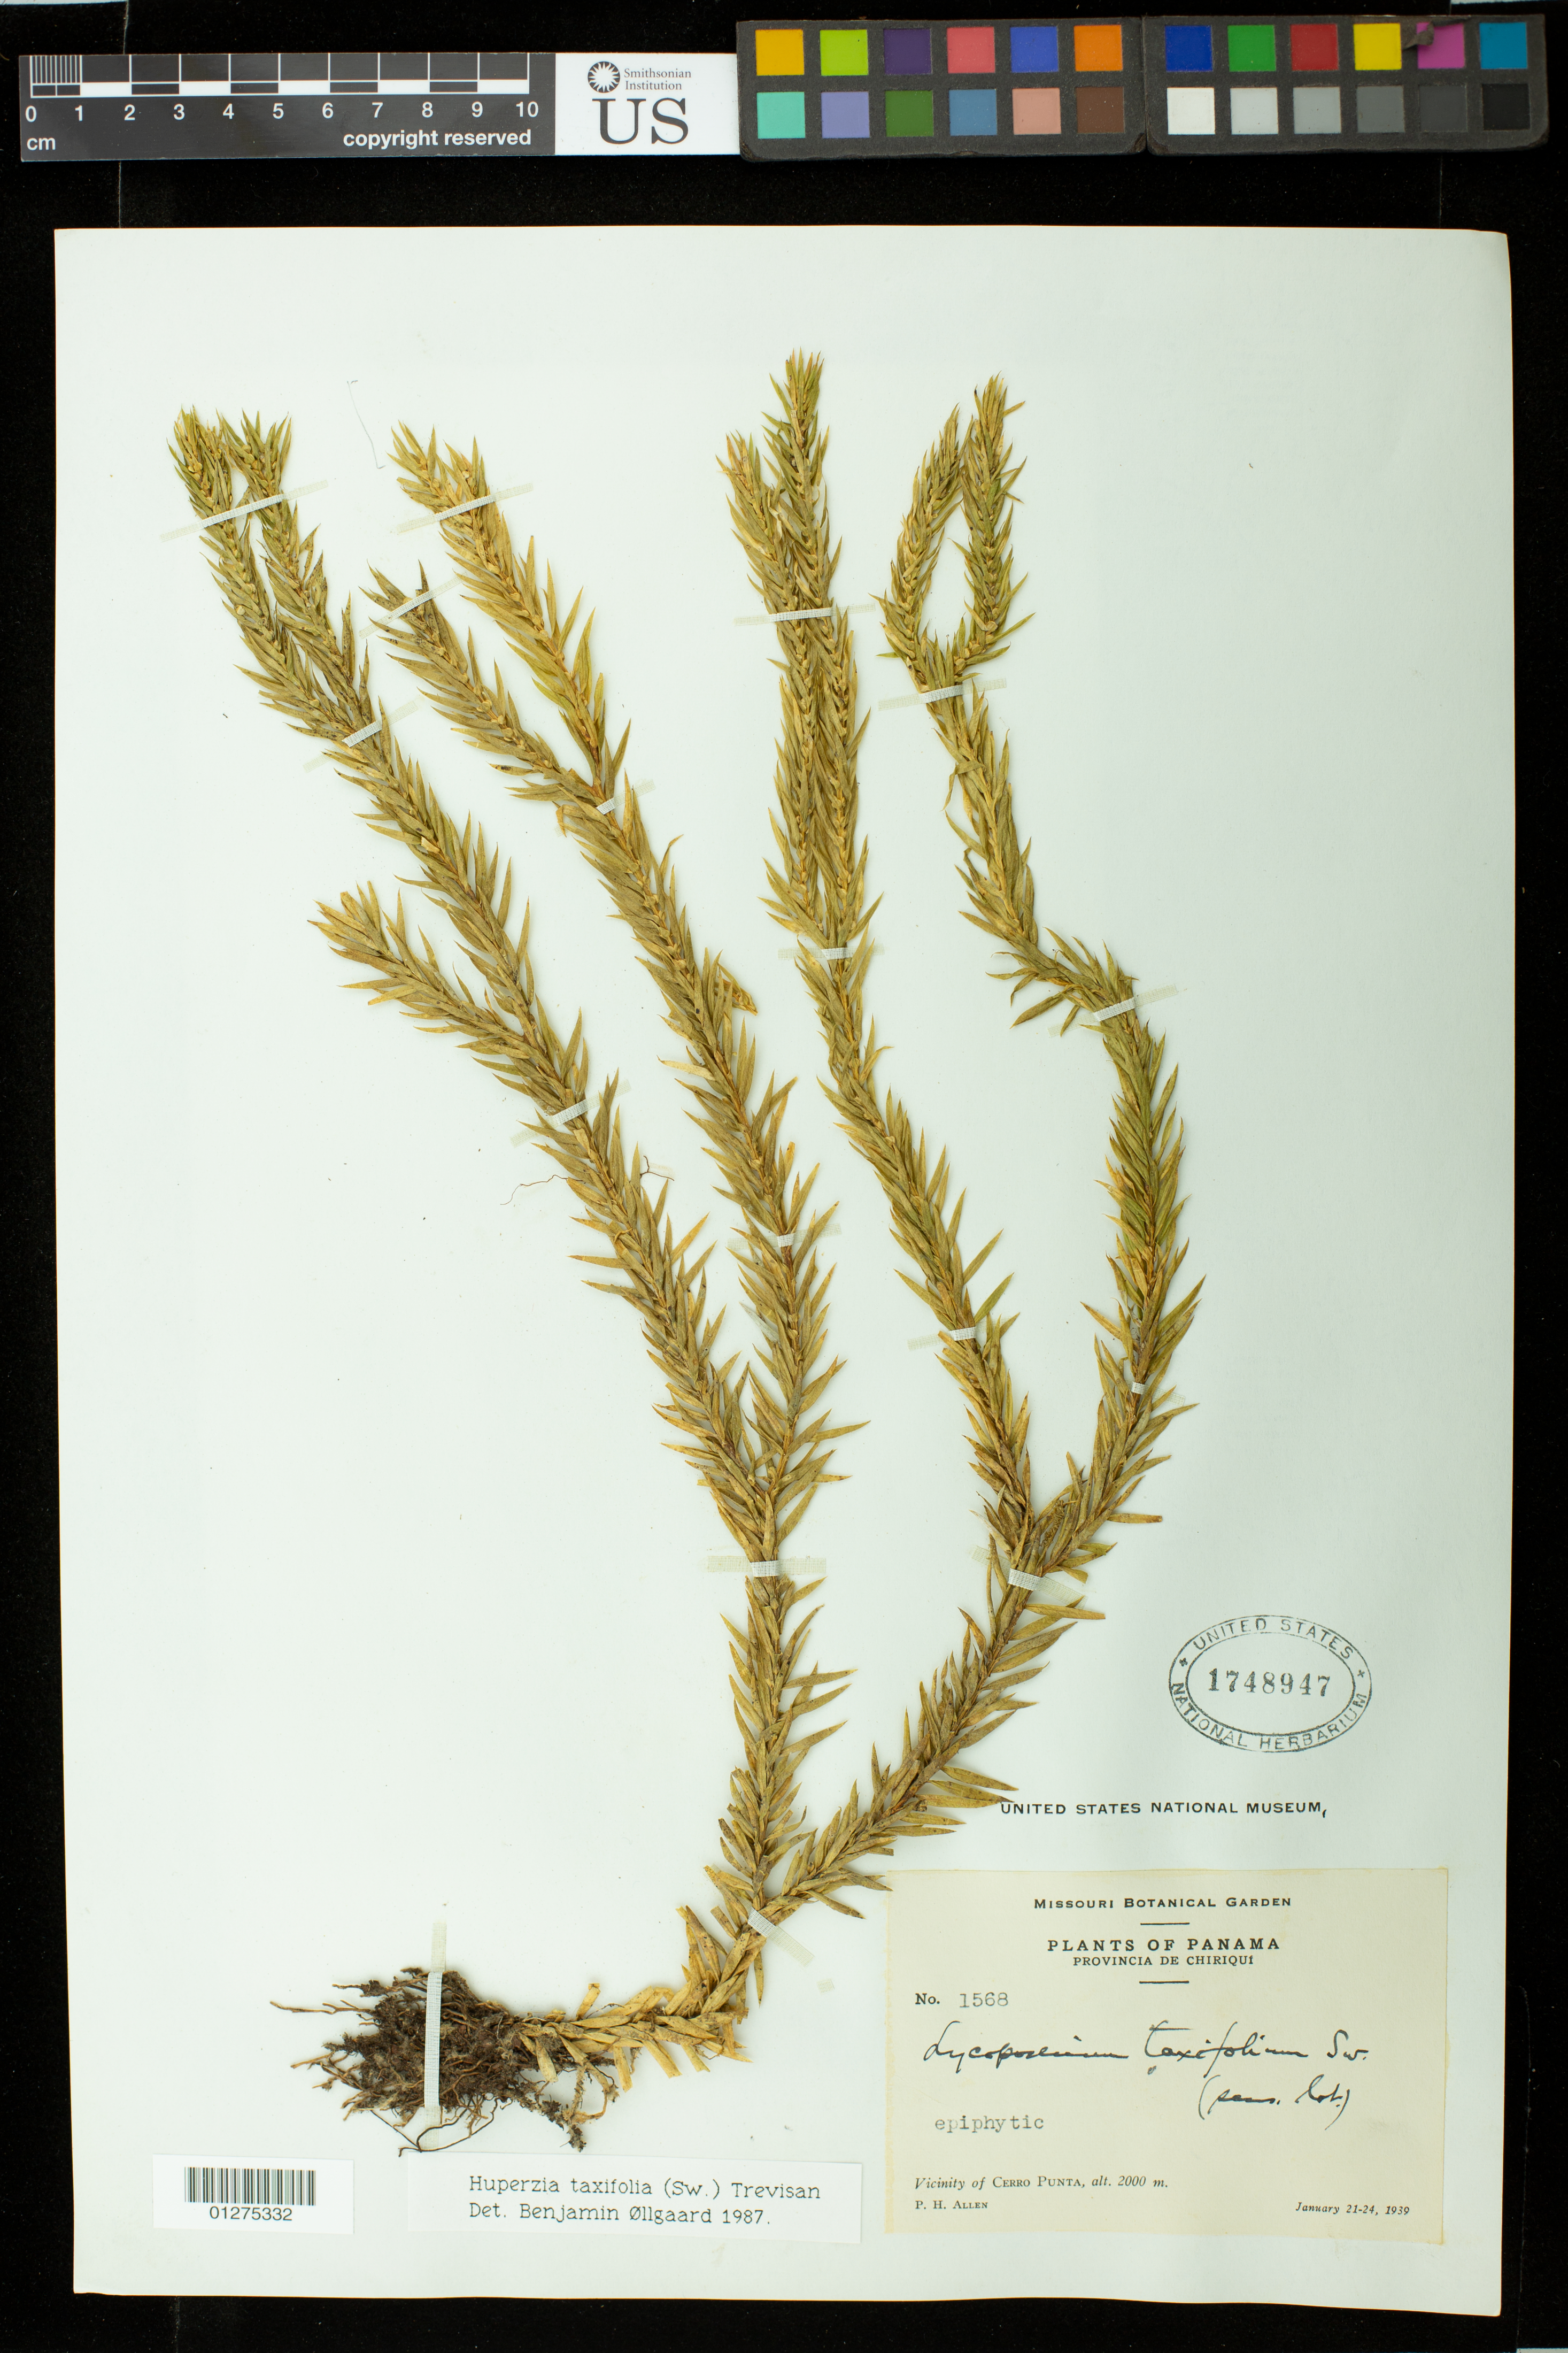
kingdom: Plantae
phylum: Tracheophyta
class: Lycopodiopsida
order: Lycopodiales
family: Lycopodiaceae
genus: Phlegmariurus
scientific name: Phlegmariurus taxifolius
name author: (Sw.) Á. Löve & D. Löve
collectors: H. P. Allen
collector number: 1568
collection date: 1939-01-21/1939-01-24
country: Panama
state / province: Chiriqui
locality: Vicinity of Cerro Punta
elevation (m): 2000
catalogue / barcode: US 1748947